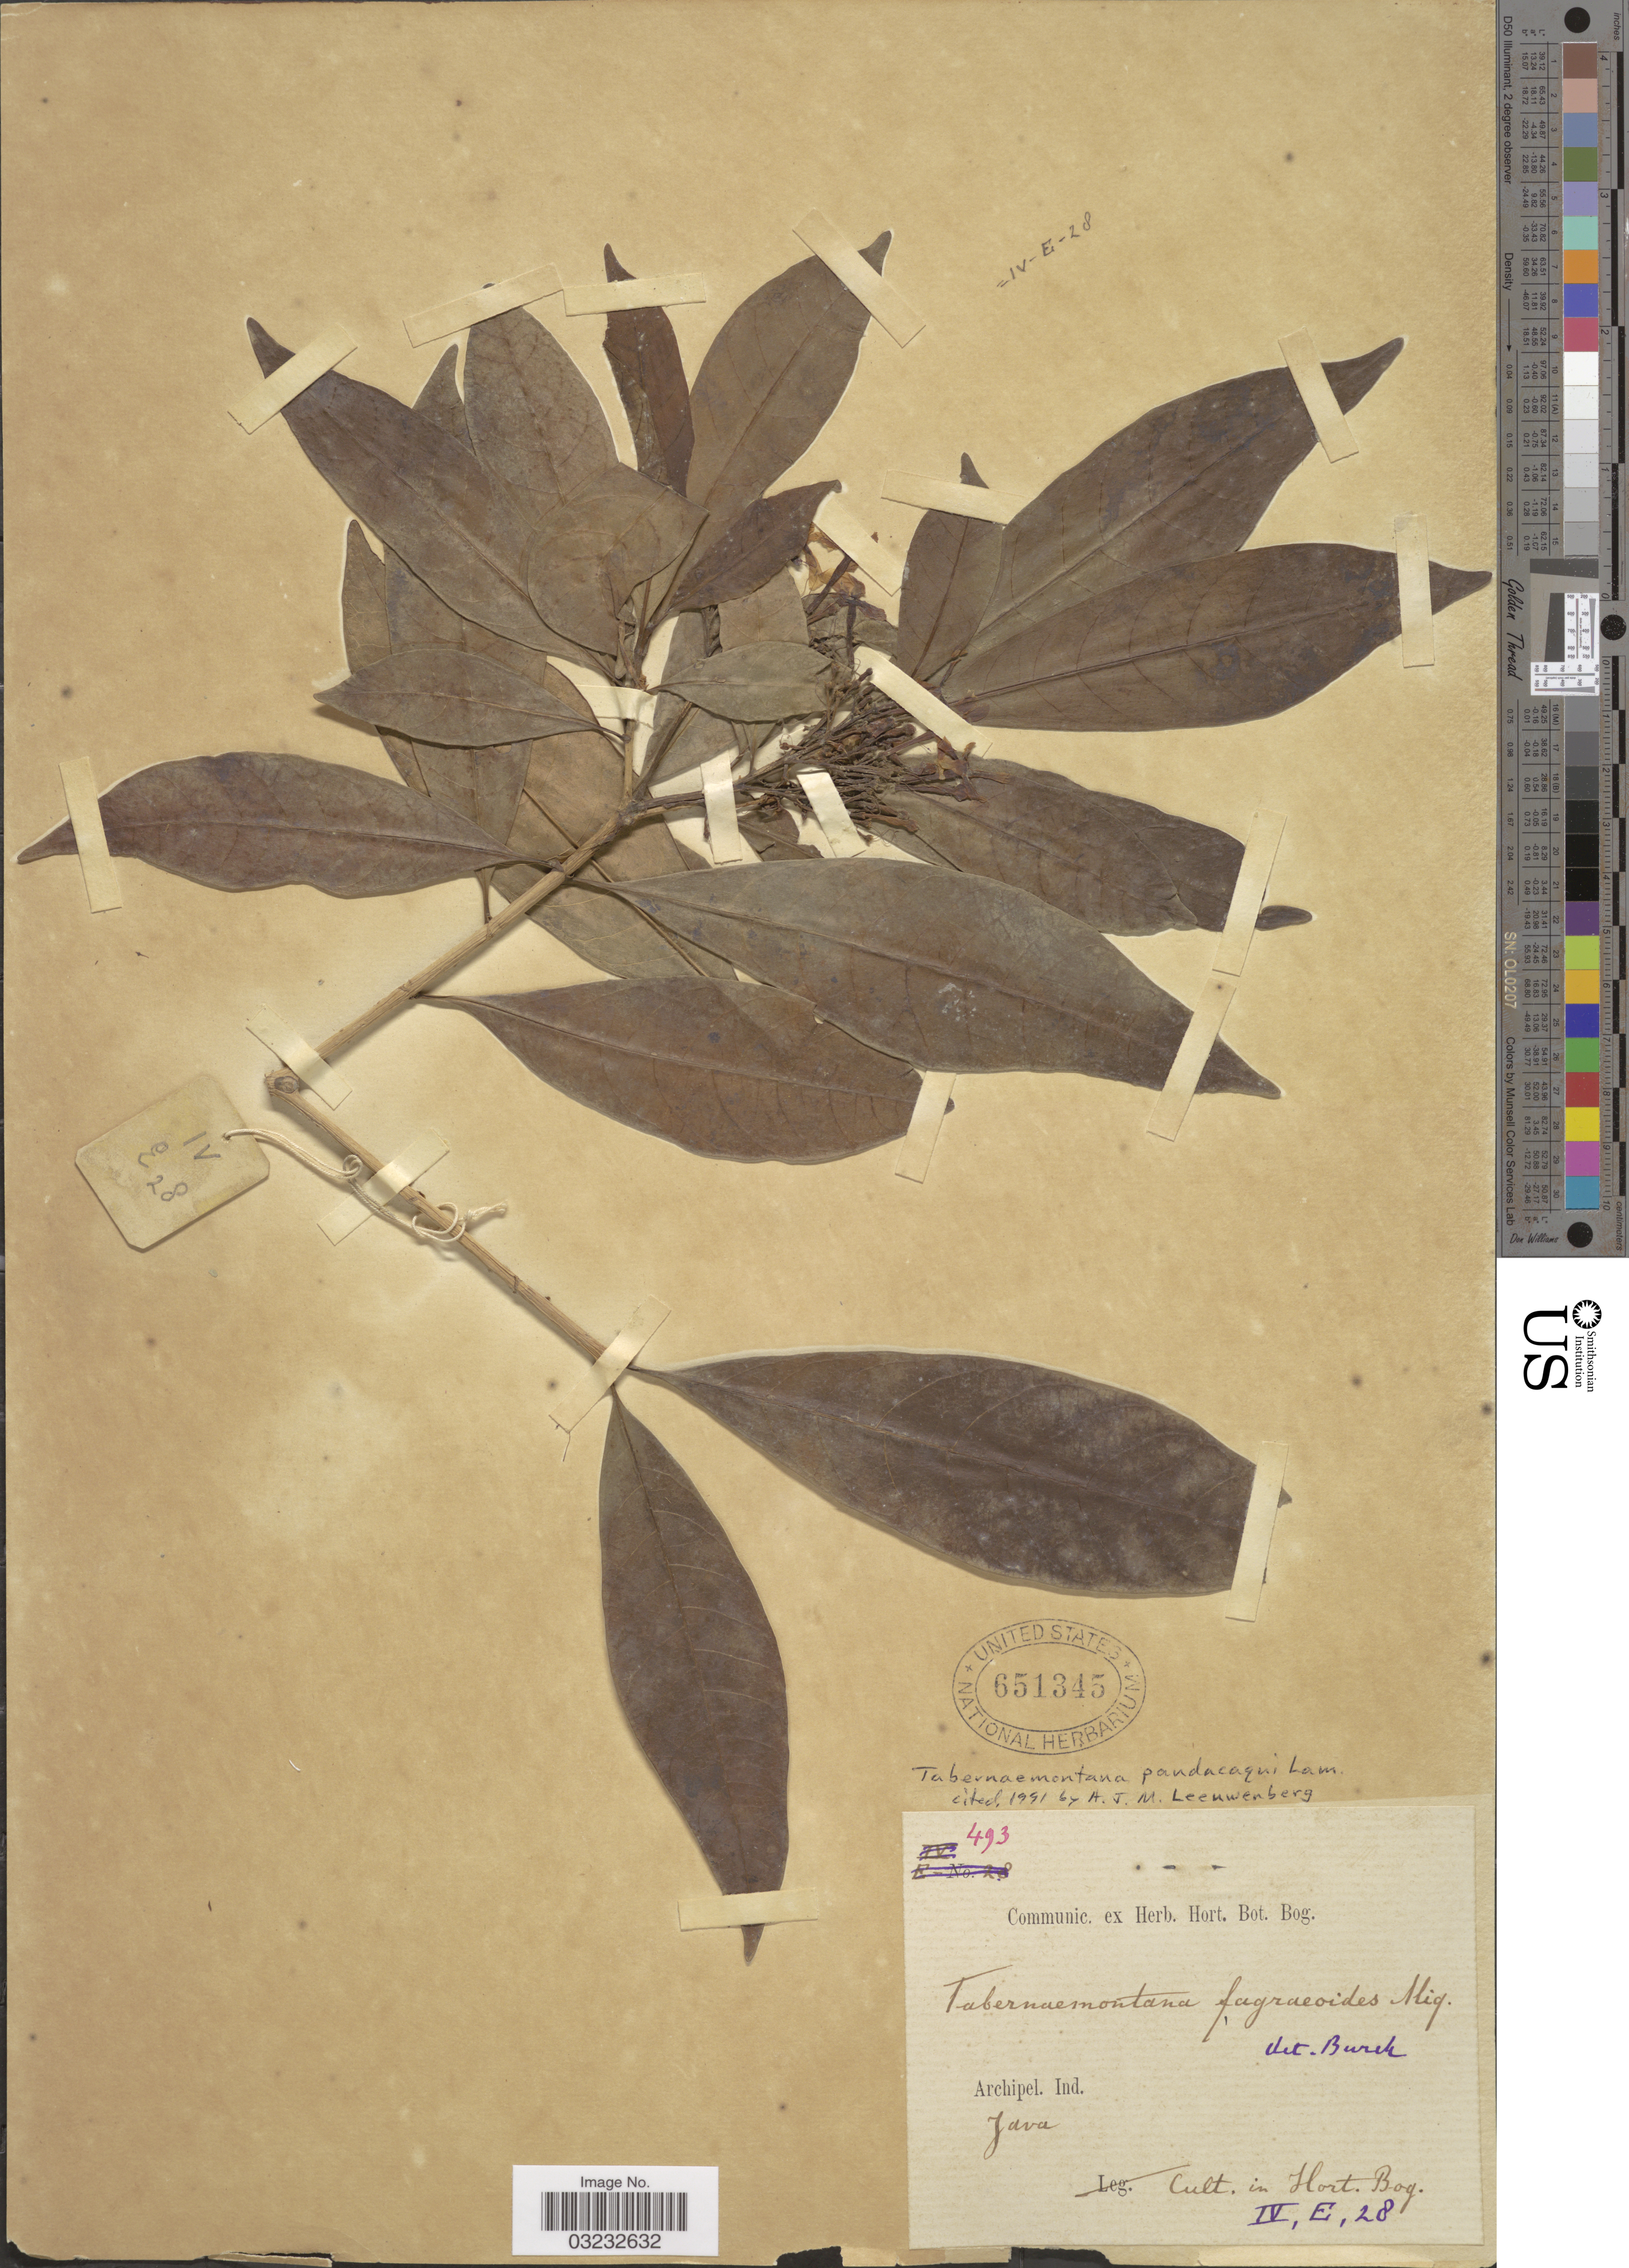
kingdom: Plantae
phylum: Tracheophyta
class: Magnoliopsida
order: Gentianales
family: Apocynaceae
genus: Tabernaemontana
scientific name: Tabernaemontana pandacaqui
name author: Poir.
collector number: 493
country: Indonesia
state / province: Java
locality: Archipel. Ind. Java. Cult. in Hort. Bog. IV, E, 28.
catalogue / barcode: US 651345